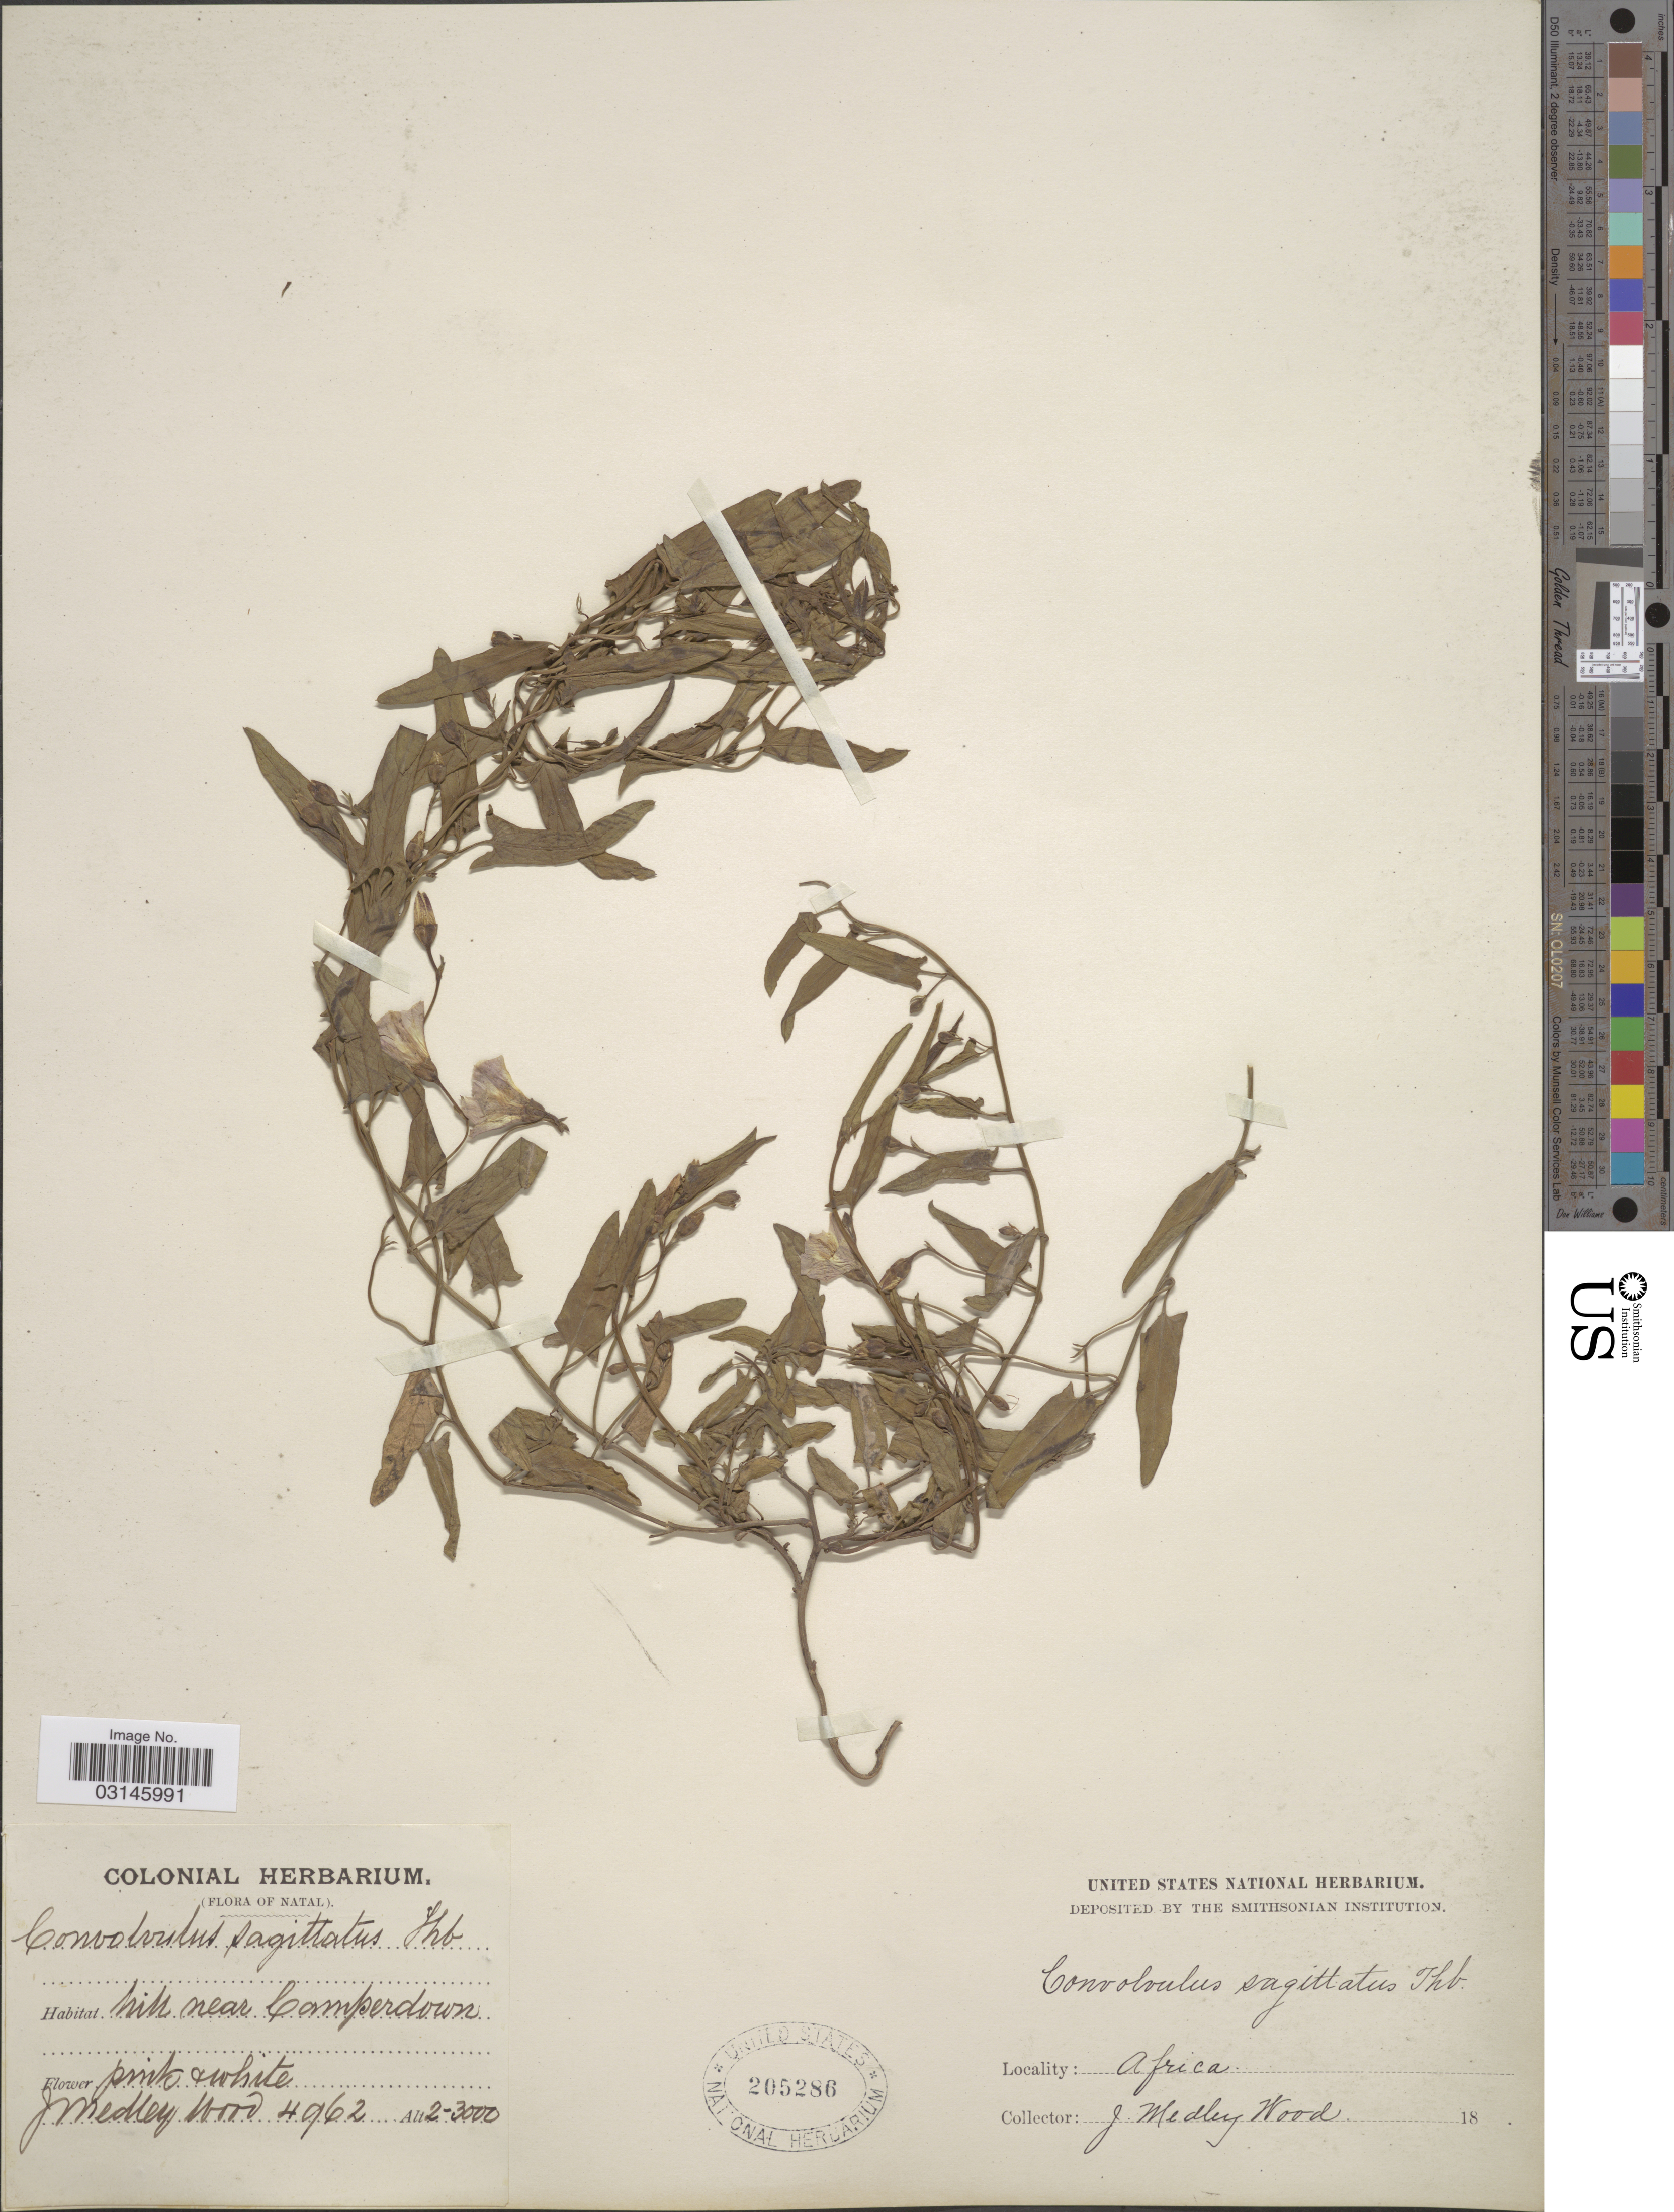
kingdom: Plantae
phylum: Tracheophyta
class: Magnoliopsida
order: Solanales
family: Convolvulaceae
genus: Convolvulus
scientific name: Convolvulus sagittatus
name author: Thunb.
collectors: J. Medley Wood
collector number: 4962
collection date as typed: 18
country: South Africa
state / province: KwaZulu-Natal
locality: Natal. Hill near Camperdown.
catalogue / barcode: US 205286